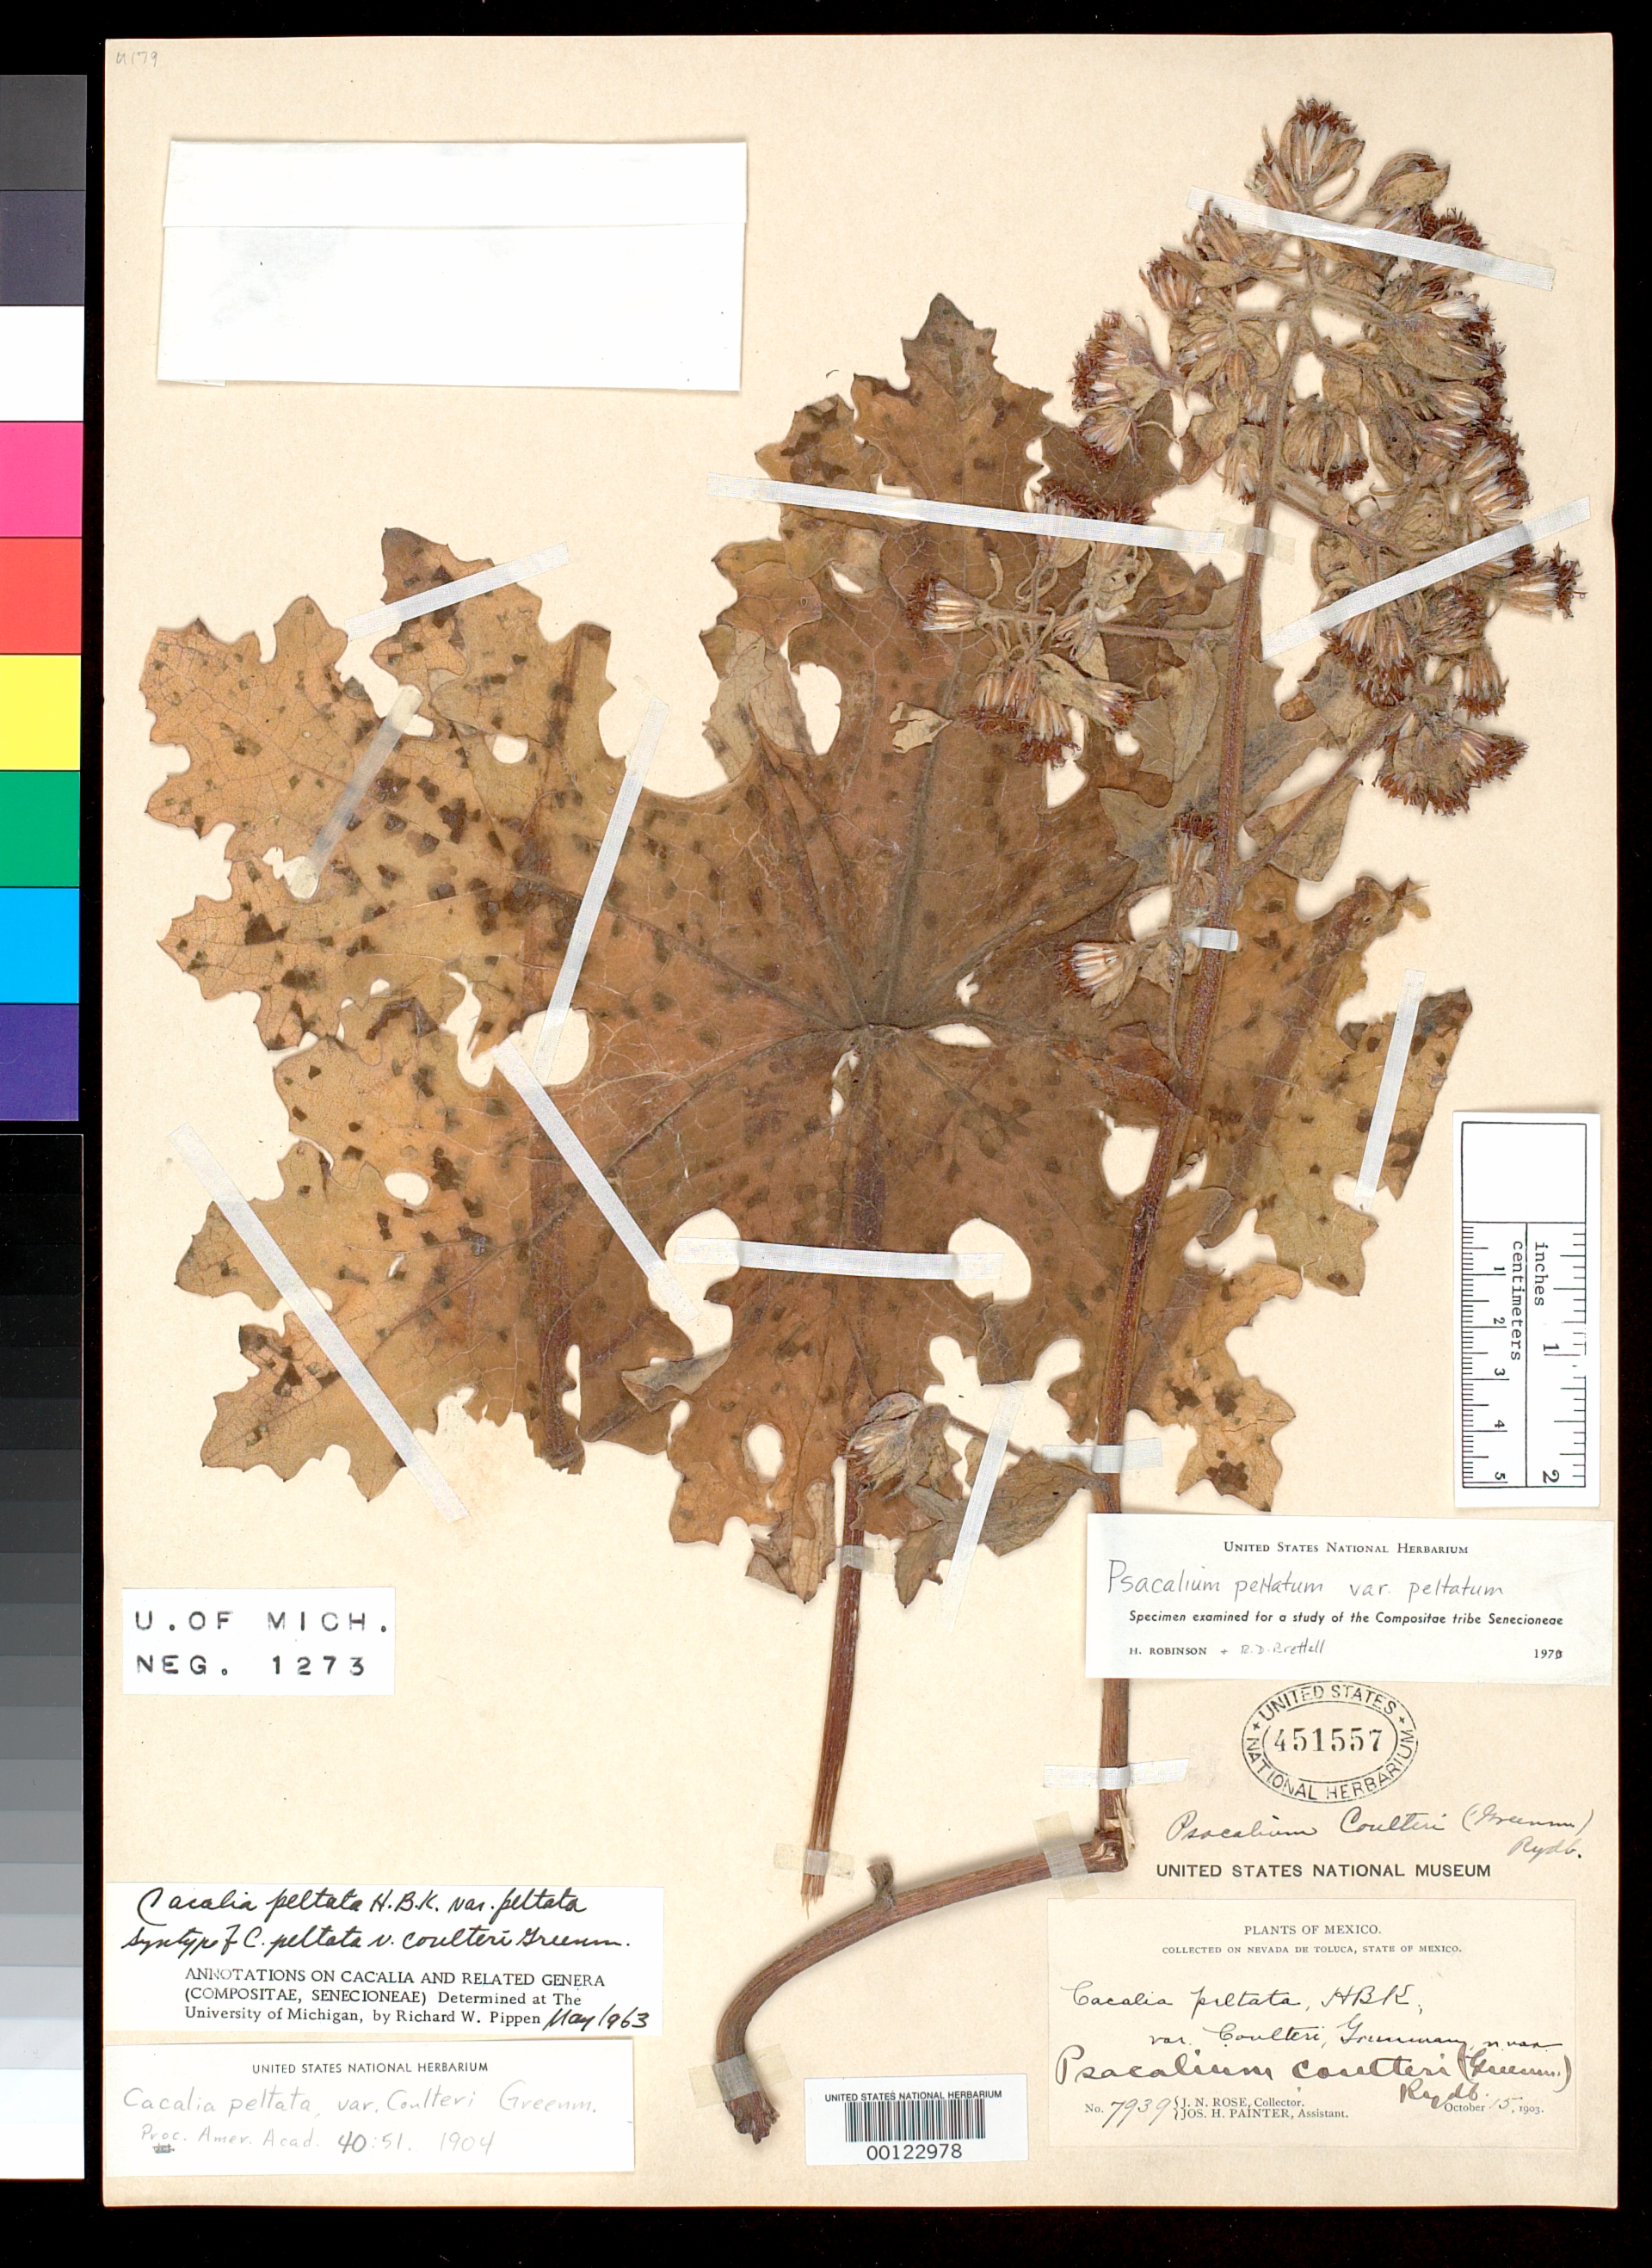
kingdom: Plantae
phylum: Tracheophyta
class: Magnoliopsida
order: Asterales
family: Asteraceae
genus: Cacalia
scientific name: Cacalia peltata var. coulteri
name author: Greenm.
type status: Syntype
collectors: J. N. Rose & J. H. Painter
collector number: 7939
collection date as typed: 15 Oct 1903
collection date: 1903-10-15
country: Mexico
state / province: México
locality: Nevada de Toluca.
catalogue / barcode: US 451557